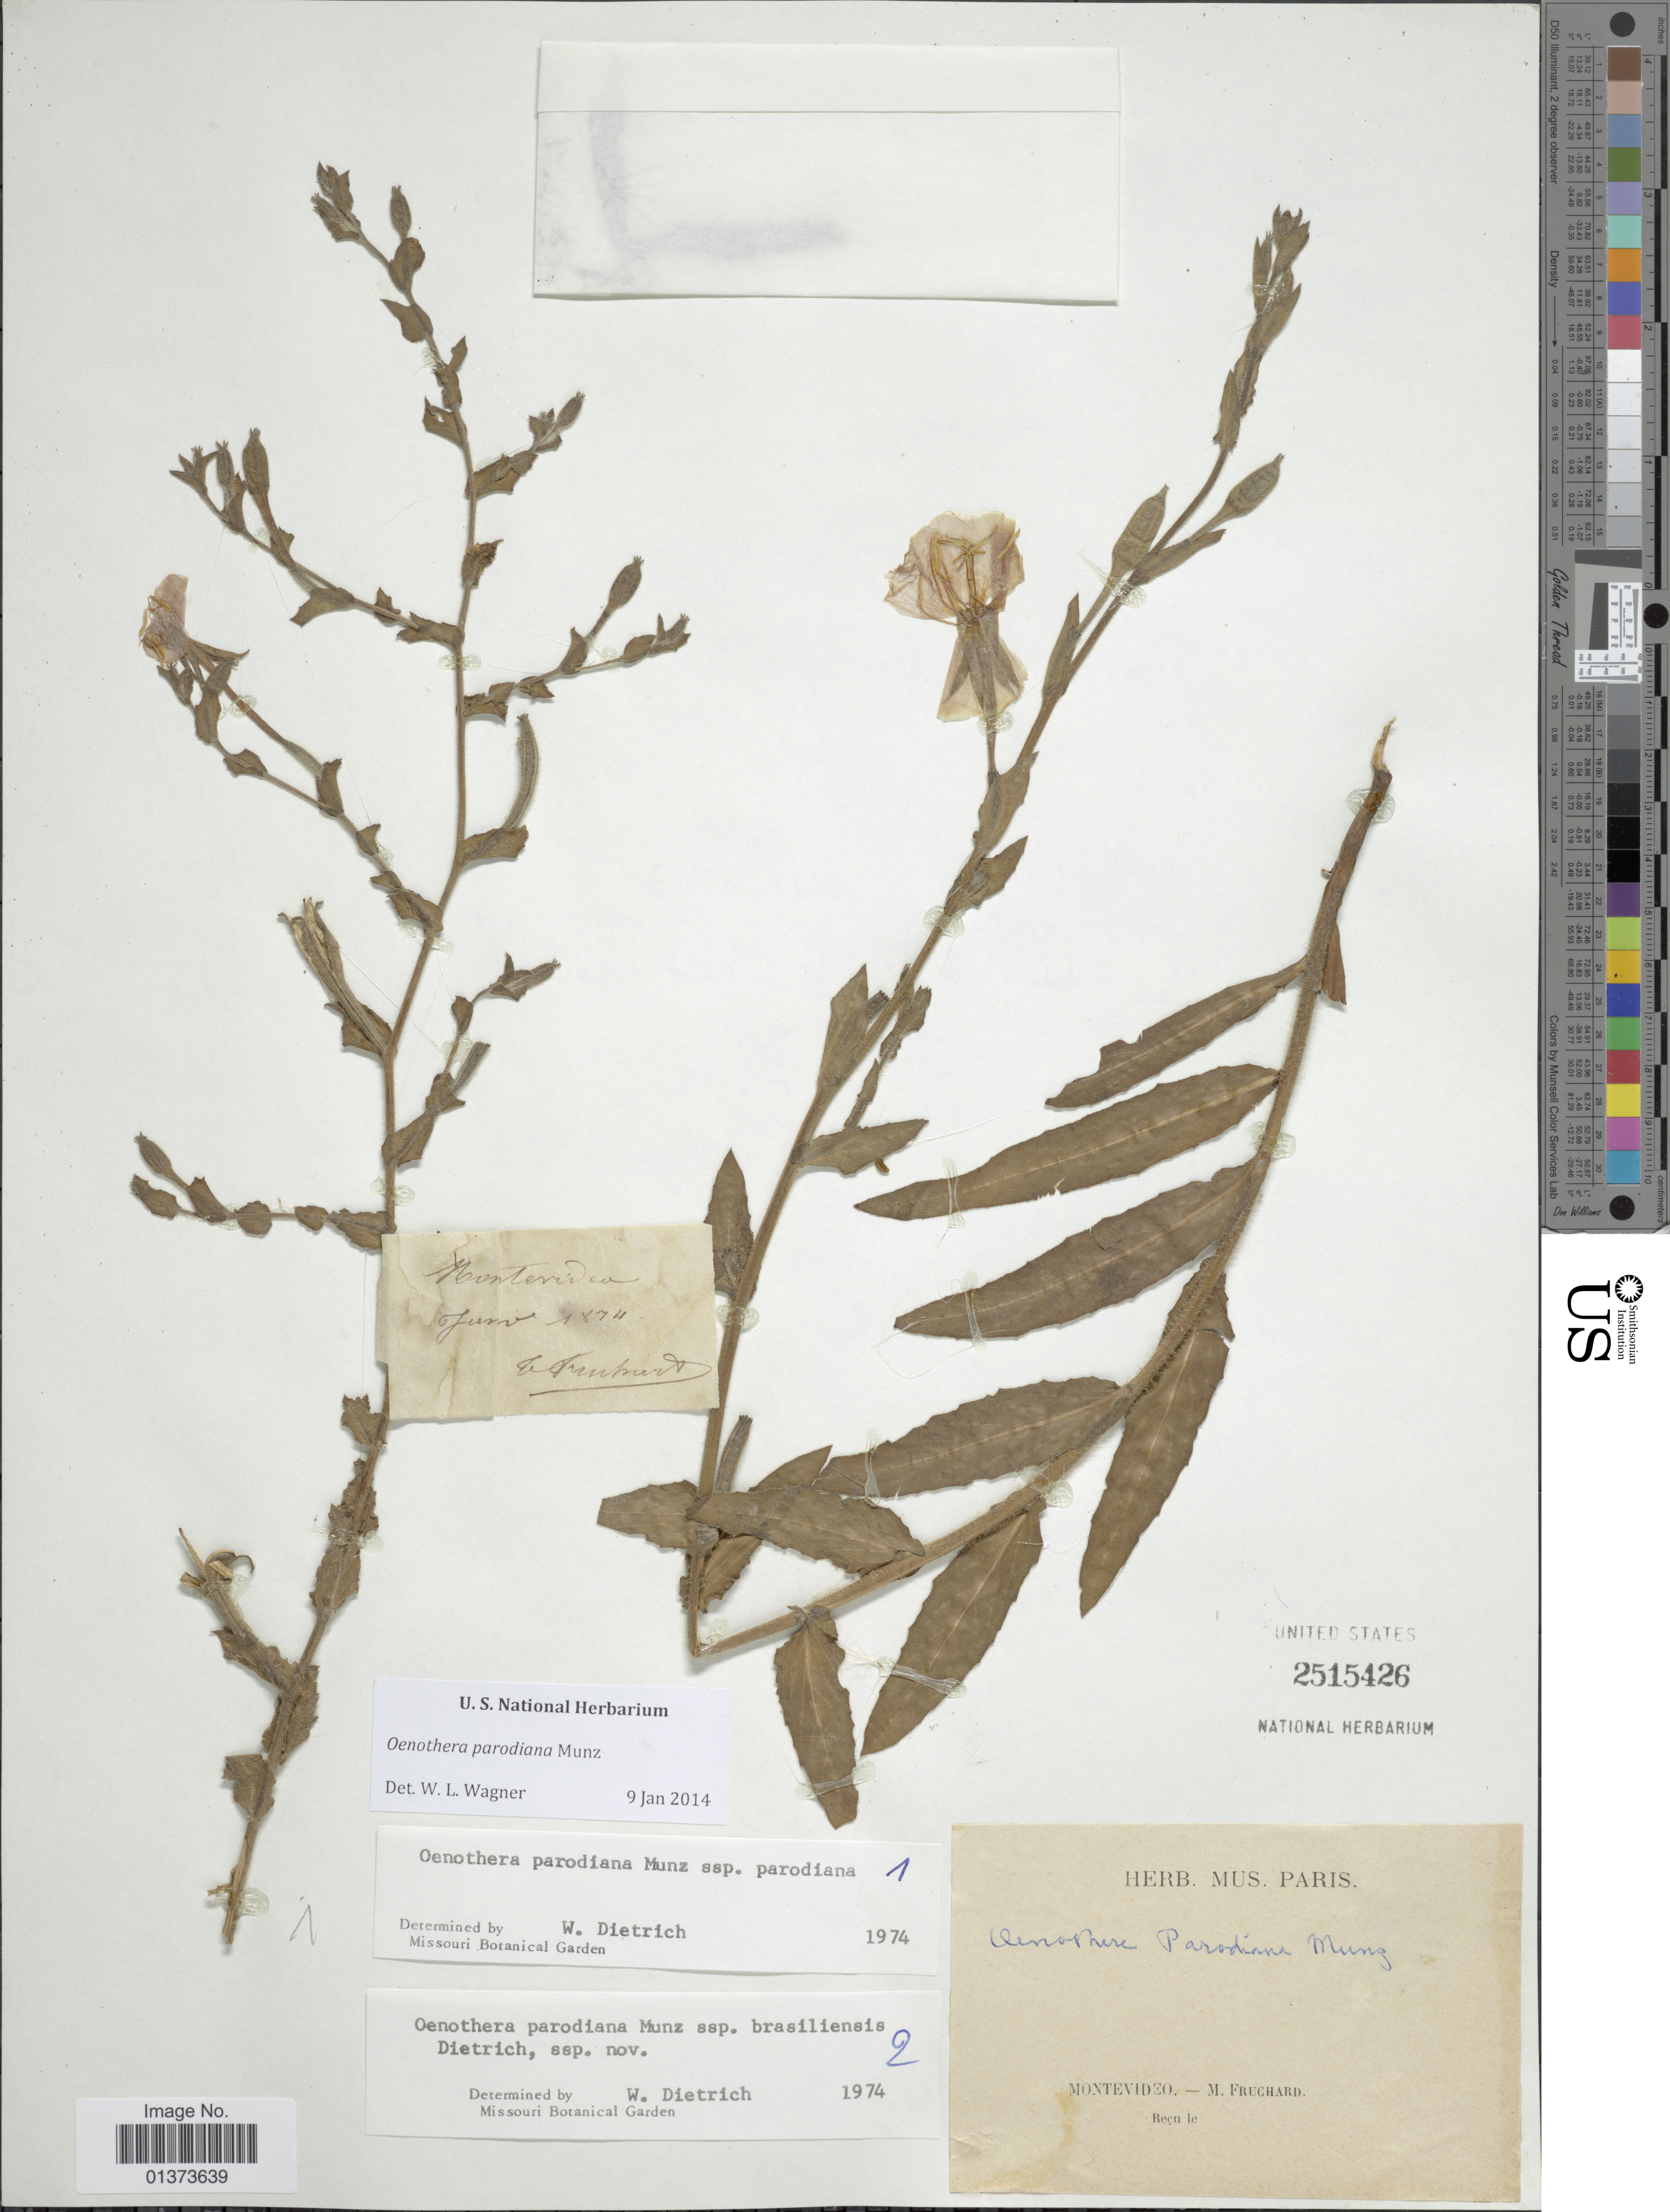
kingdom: Plantae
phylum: Tracheophyta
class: Magnoliopsida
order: Myrtales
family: Onagraceae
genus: Oenothera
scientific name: Oenothera parodiana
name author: Munz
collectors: M. Fruchard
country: Uruguay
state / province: Montevideo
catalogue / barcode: US 2515426